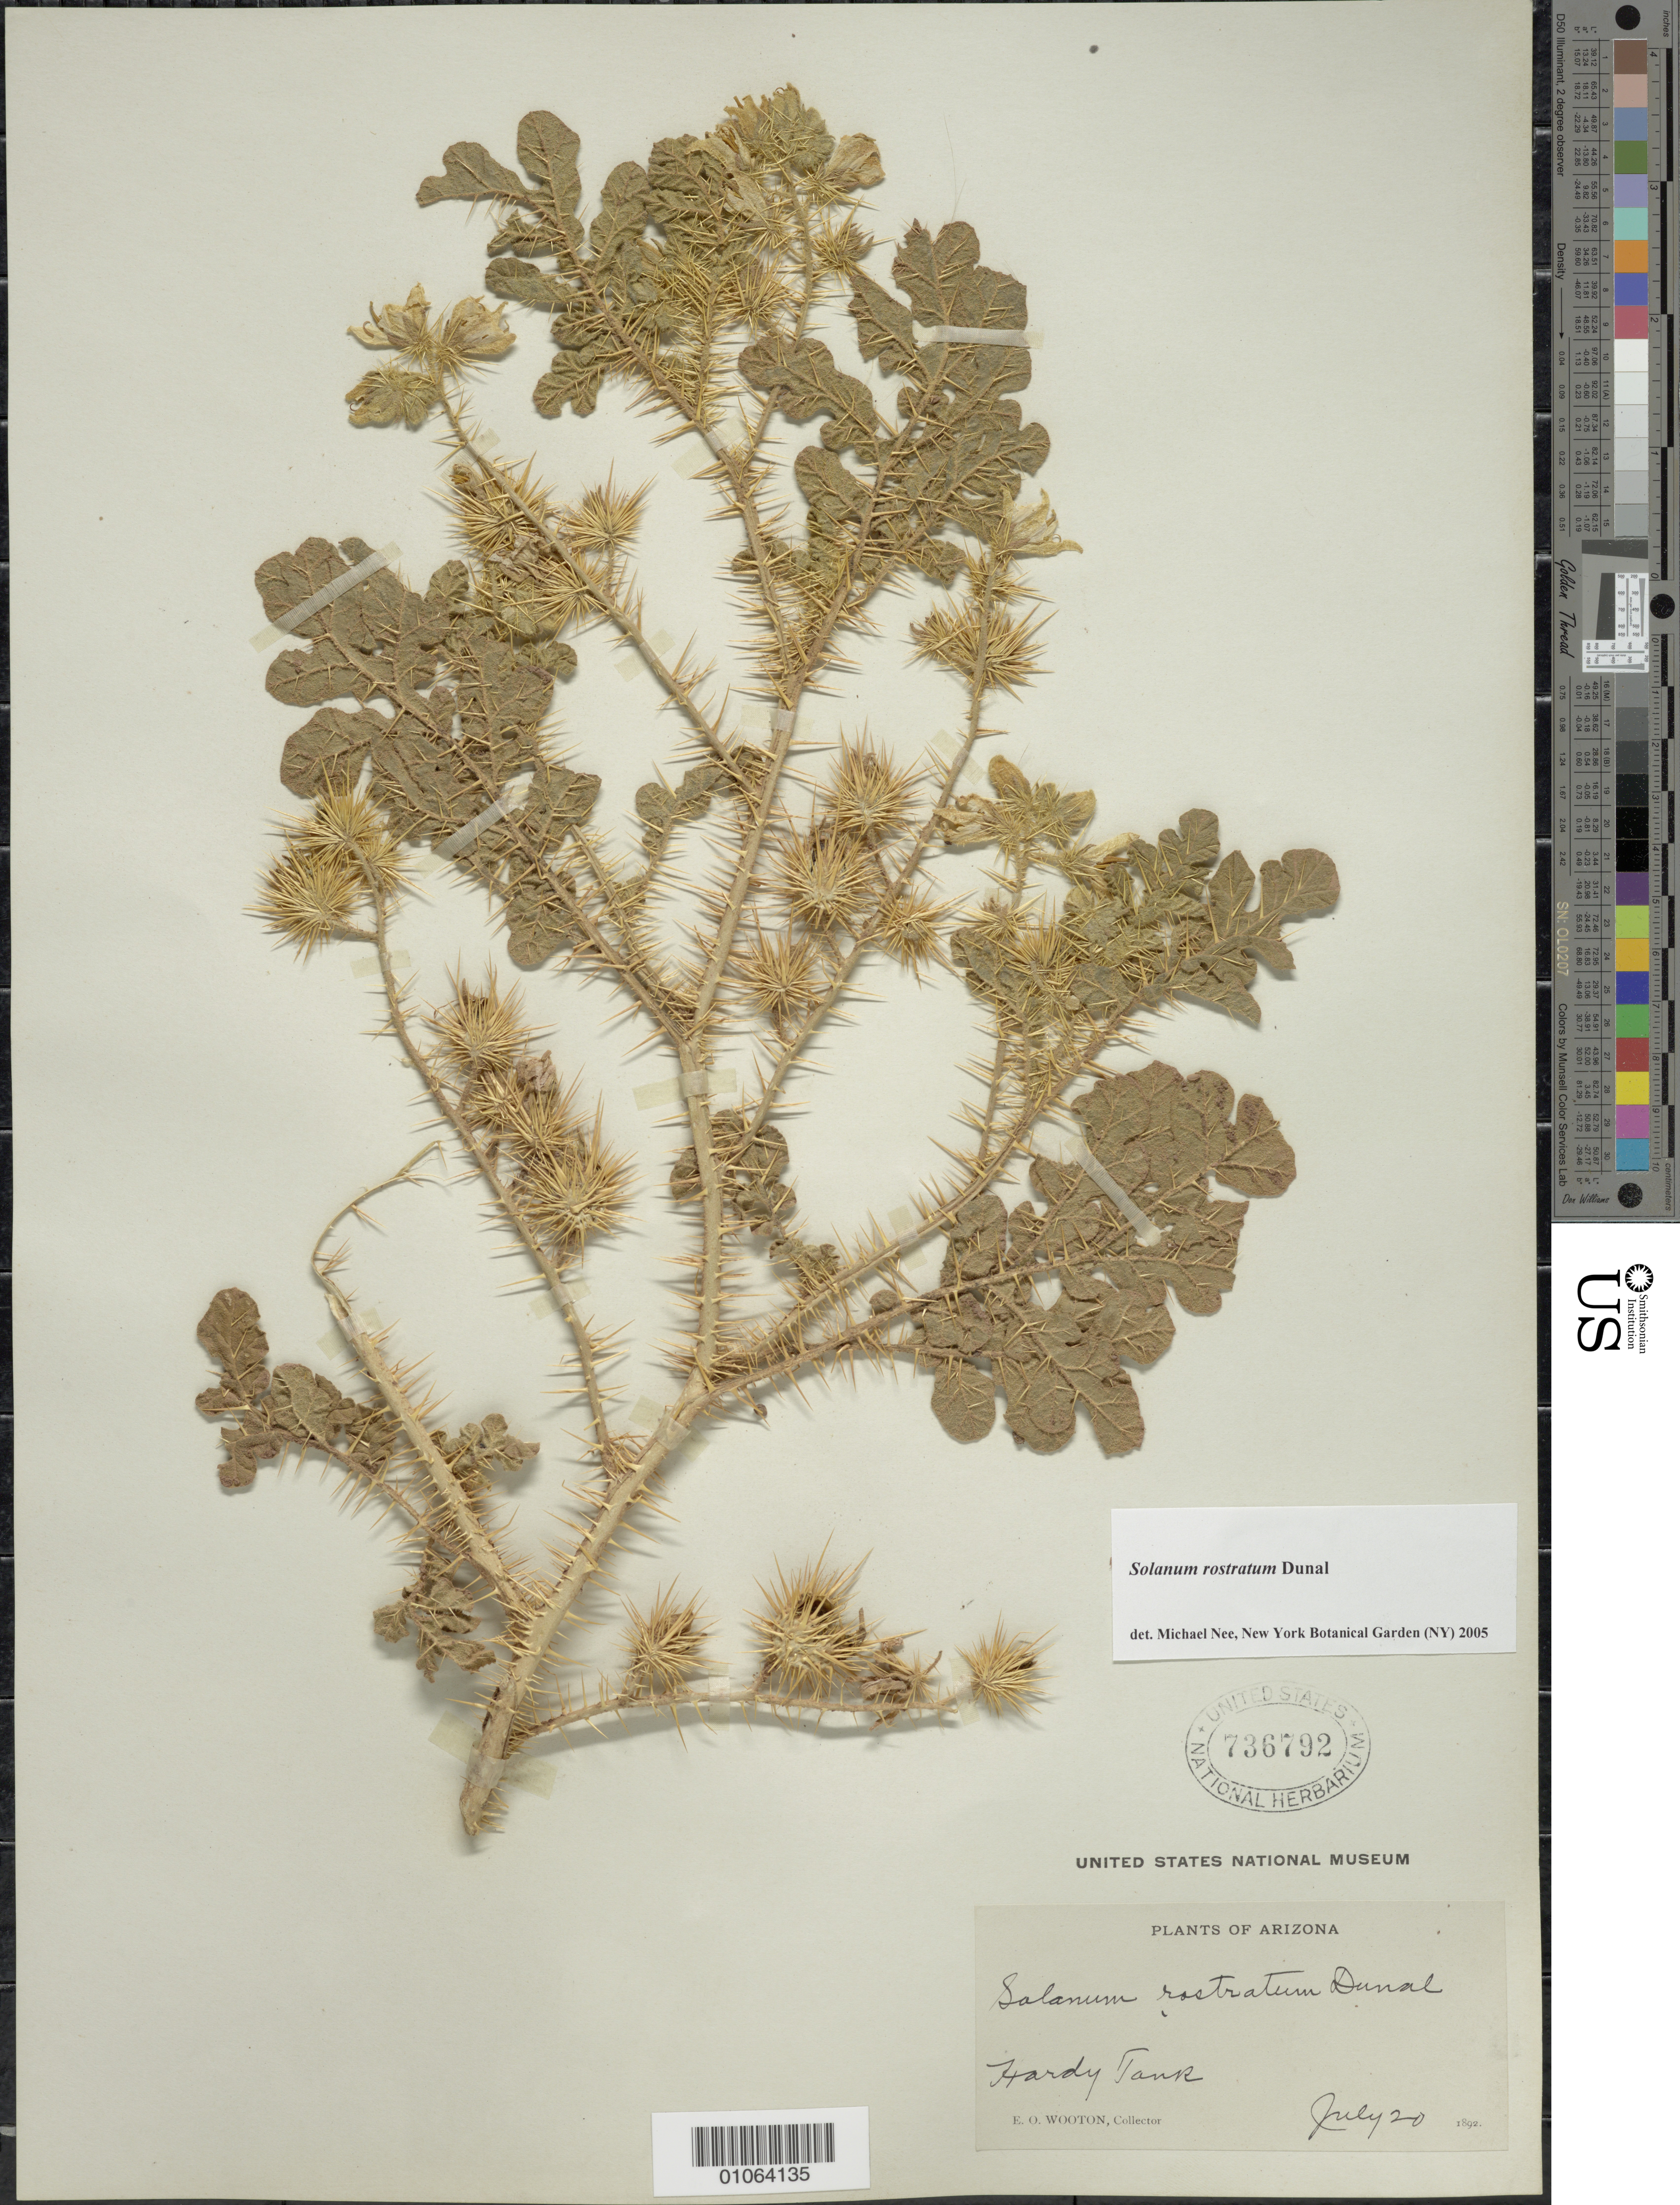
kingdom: Plantae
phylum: Tracheophyta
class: Magnoliopsida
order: Solanales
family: Solanaceae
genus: Solanum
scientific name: Solanum rostratum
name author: Dunal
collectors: E. O. Wooton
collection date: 1892-07-20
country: United States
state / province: Arizona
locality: Hardy Tank.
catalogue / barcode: US 736792